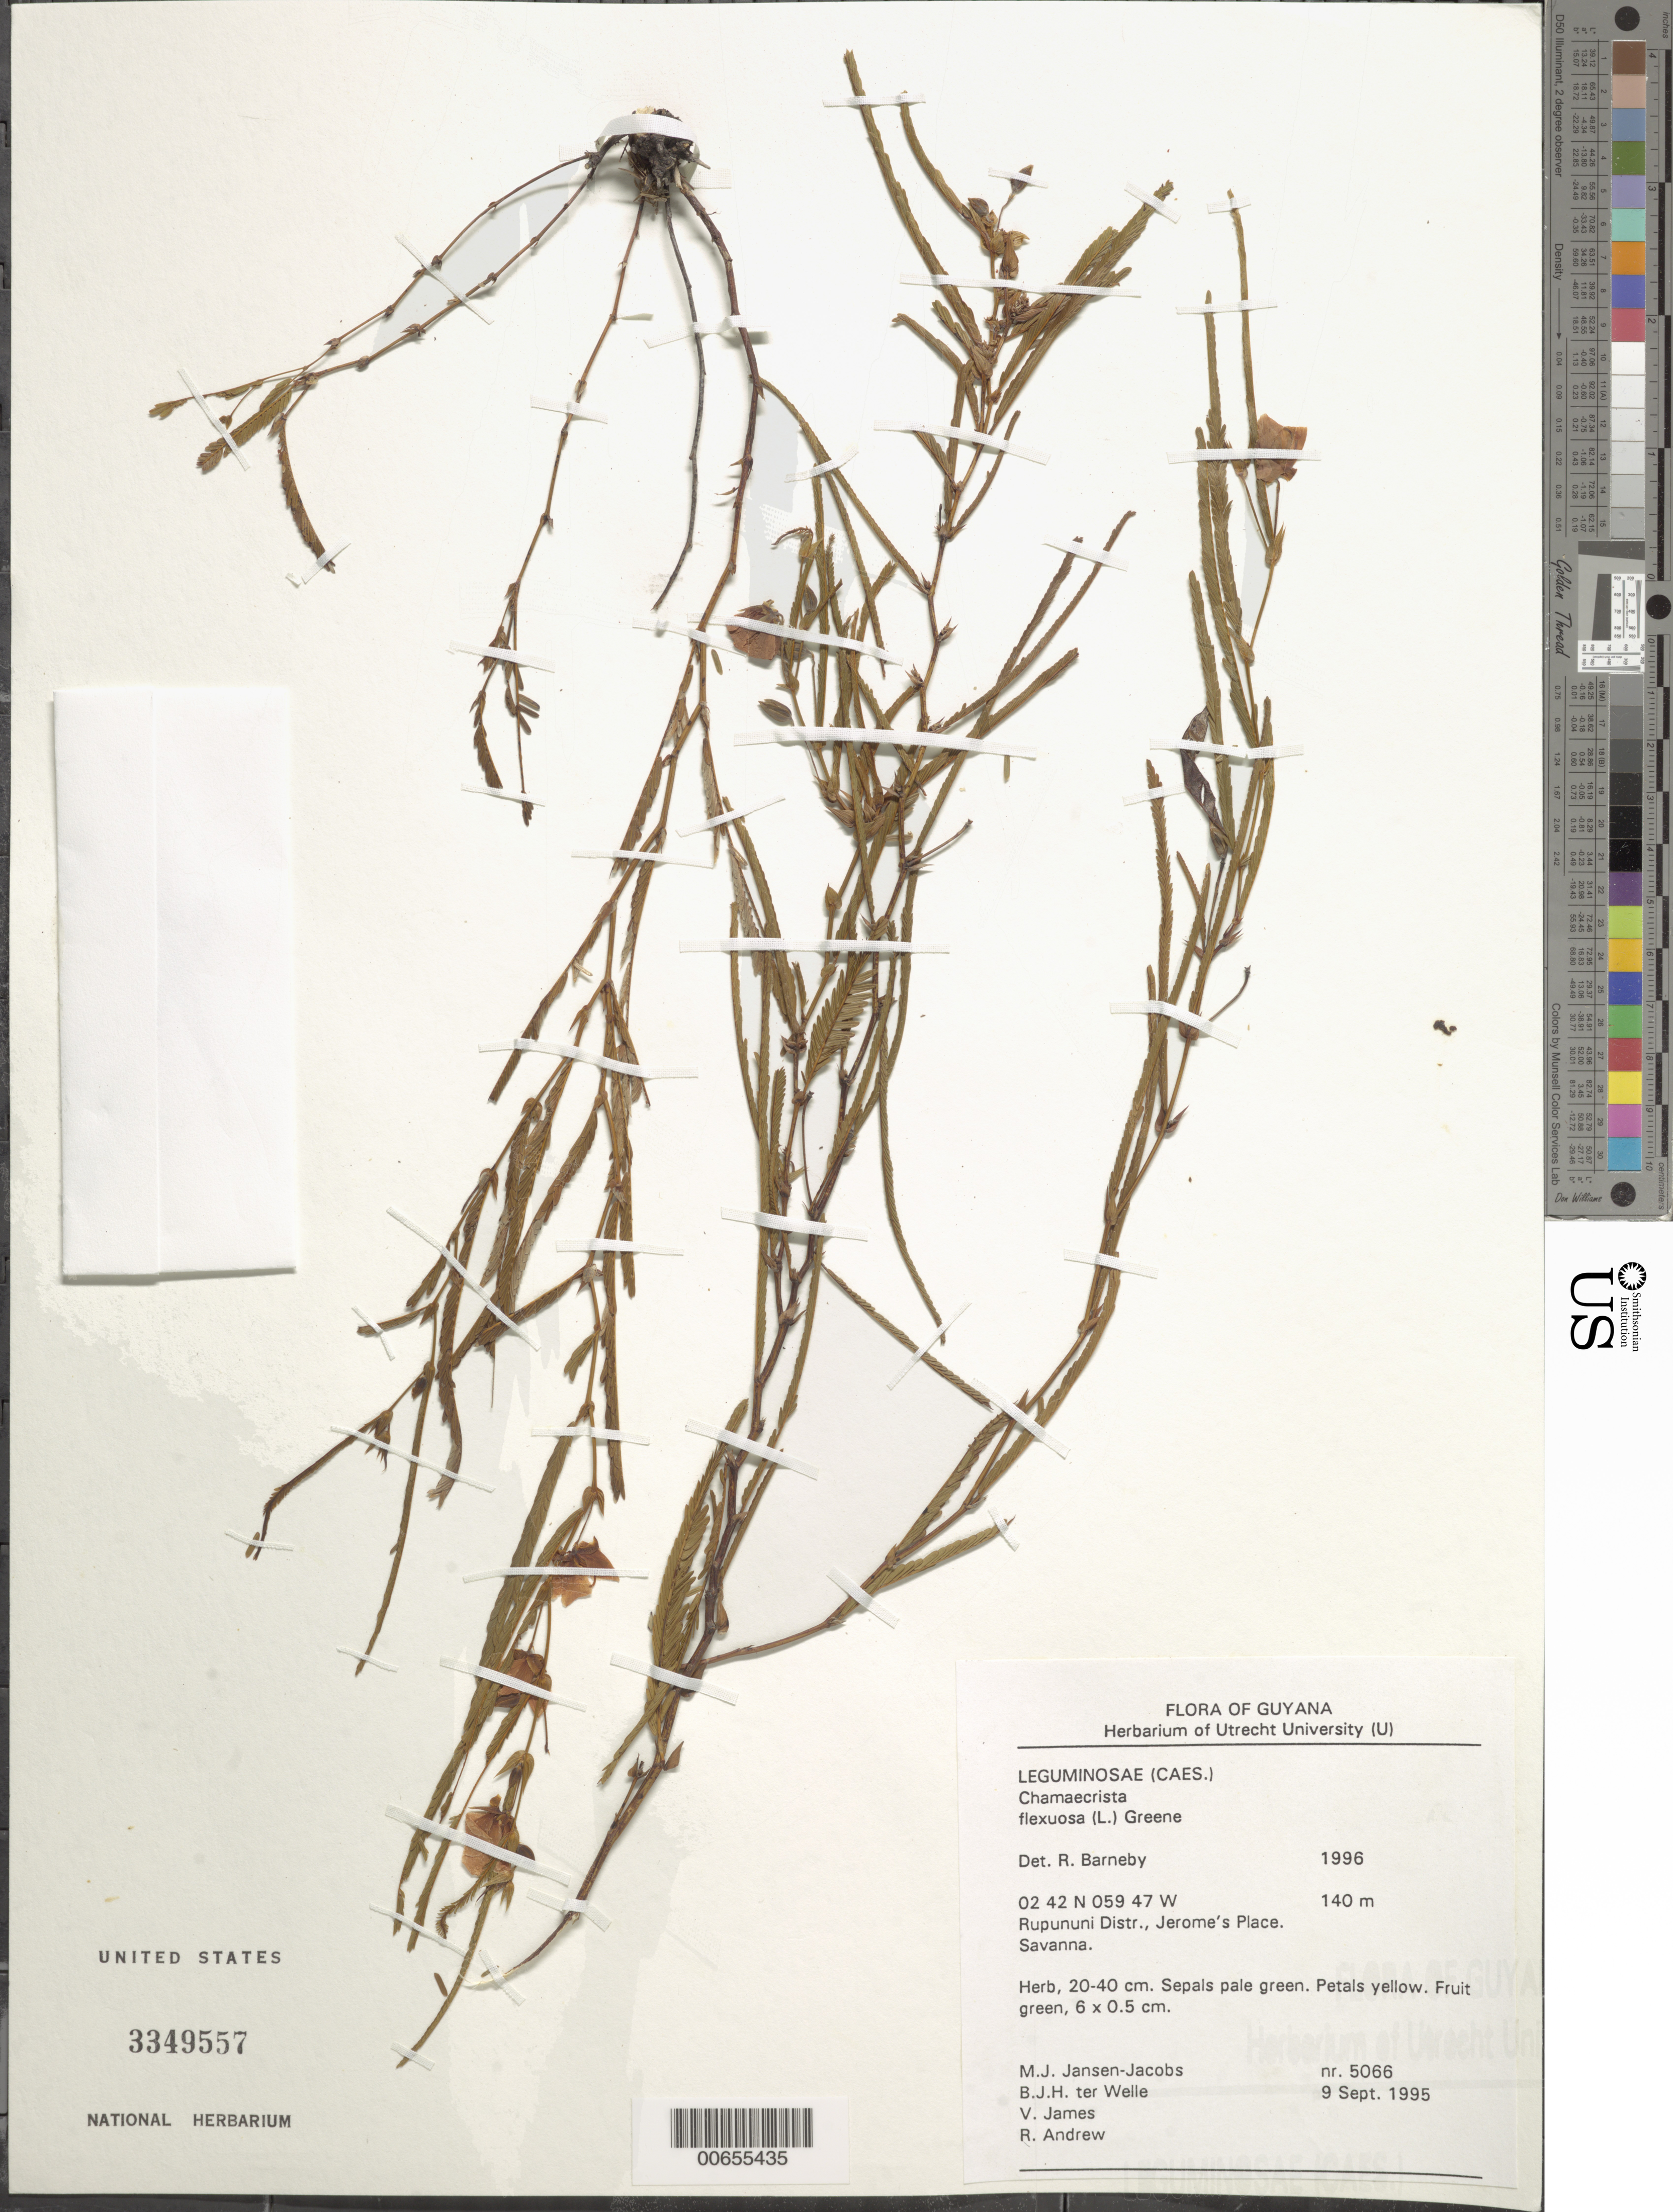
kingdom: Plantae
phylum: Tracheophyta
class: Magnoliopsida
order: Fabales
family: Fabaceae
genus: Chamaecrista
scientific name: Chamaecrista flexuosa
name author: (L.) Greene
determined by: Barneby, Rupert C., (NY)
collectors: M. J. Jansen-Jacobs, B. Welle, V. James & R. Andrew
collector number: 5066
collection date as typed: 9-Sep-95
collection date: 1995-09-09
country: Guyana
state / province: U. Takutu-U. Essequibo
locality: Jerome's Place, Talidku Mt., Rupununi Dist.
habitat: Savanna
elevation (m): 140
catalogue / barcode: US 3349557